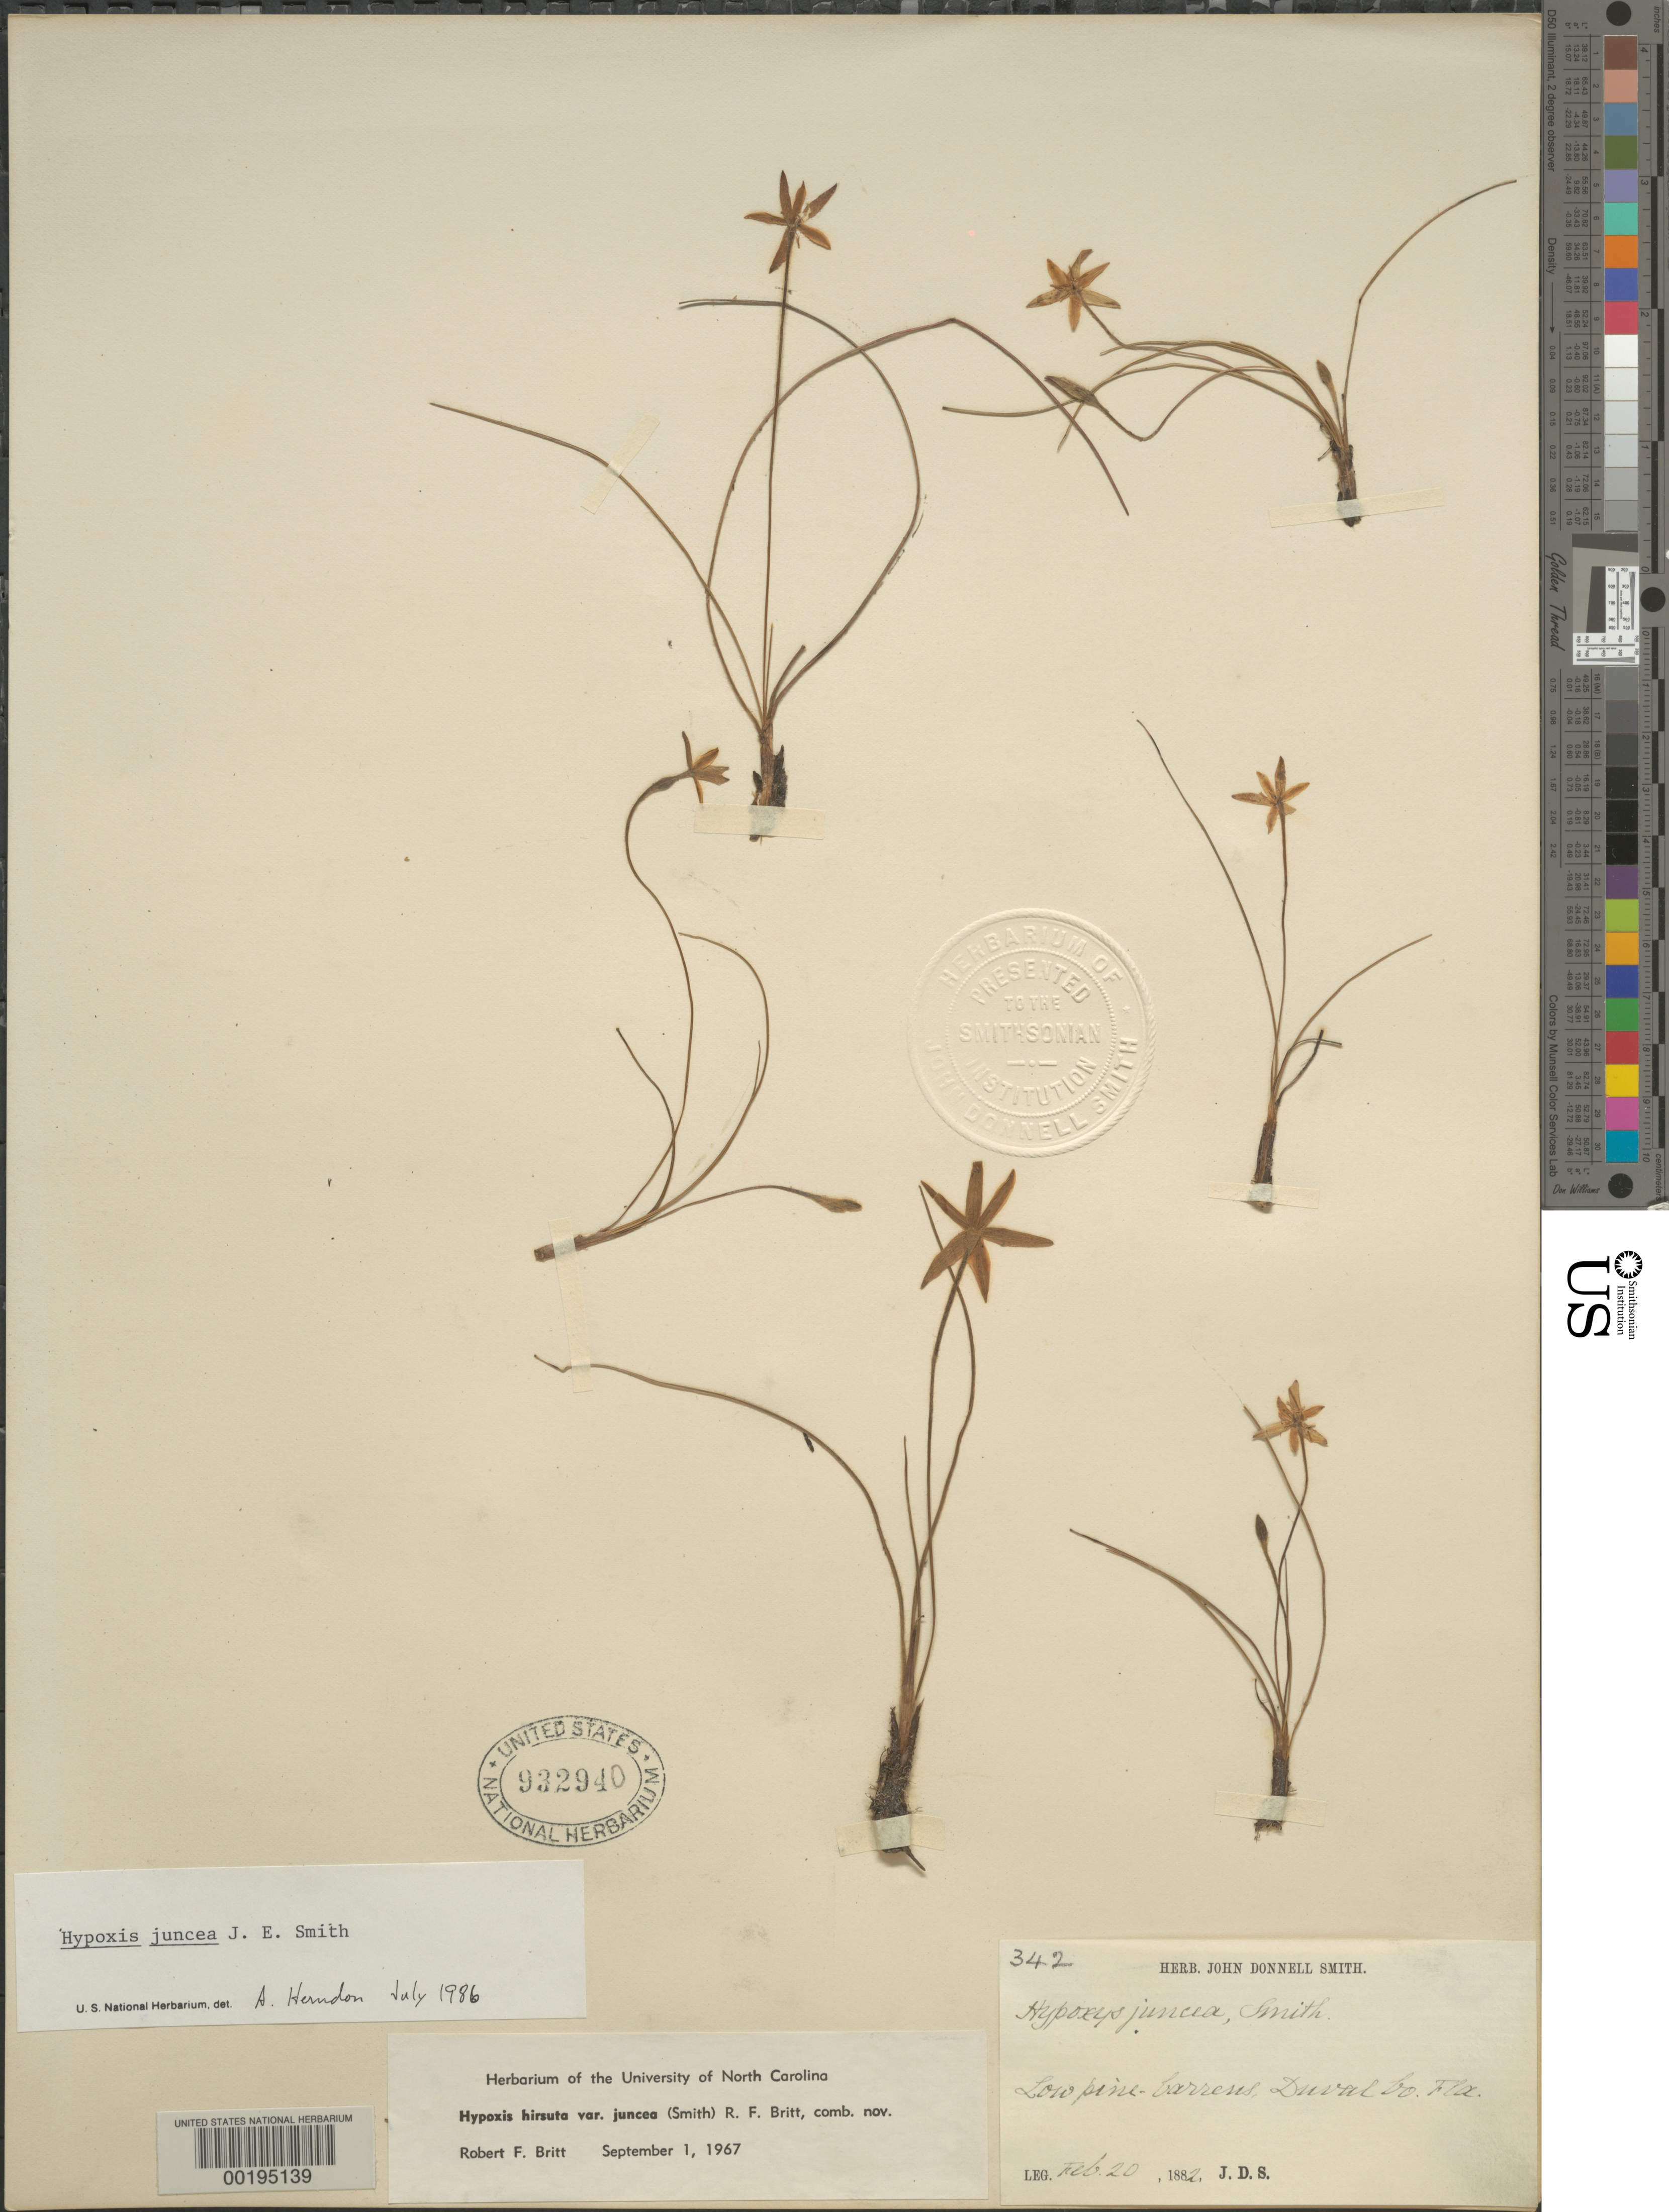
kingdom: Plantae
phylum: Tracheophyta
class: Liliopsida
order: Asparagales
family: Hypoxidaceae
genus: Hypoxis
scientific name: Hypoxis juncea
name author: Small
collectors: J. Donnell Smith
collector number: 342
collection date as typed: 20 Feb 1882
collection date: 1882-02-20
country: United States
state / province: Florida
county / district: Duval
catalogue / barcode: US 932940